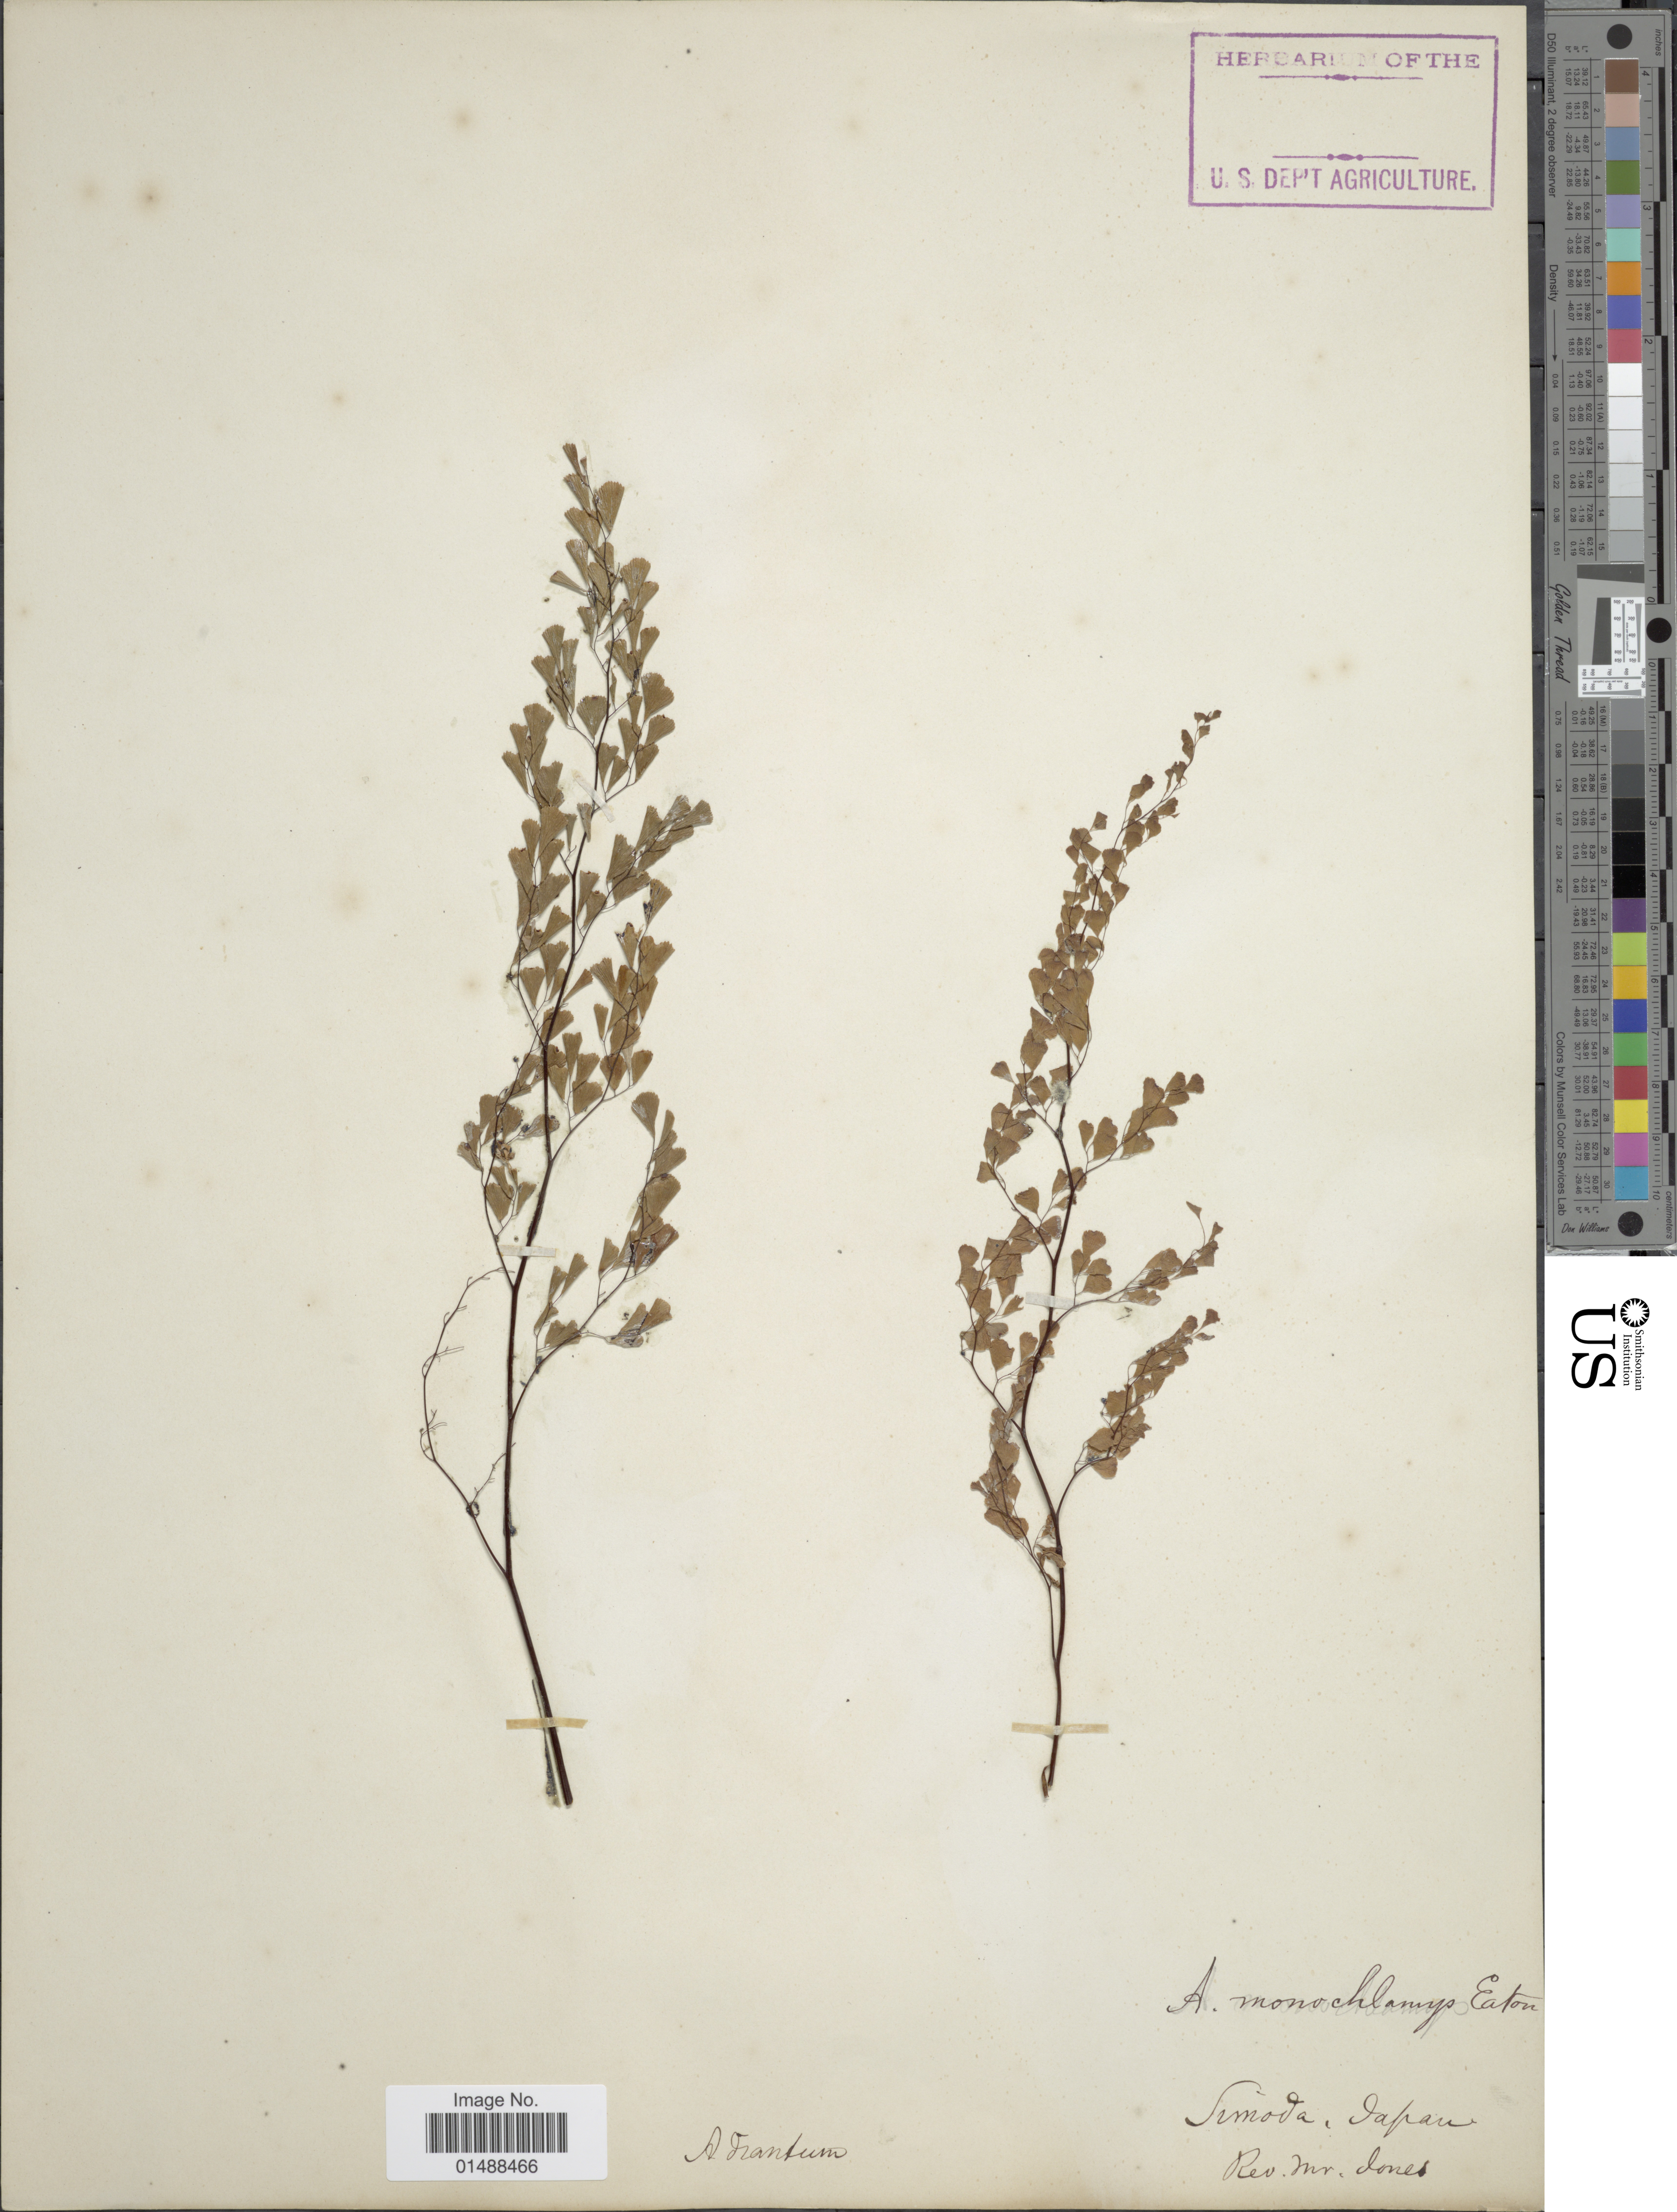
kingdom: Plantae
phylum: Tracheophyta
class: Polypodiopsida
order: Polypodiales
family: Pteridaceae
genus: Adiantum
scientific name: Adiantum monochlamys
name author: D.C. Eaton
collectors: Jones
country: Japan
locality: Japan, Simoda.